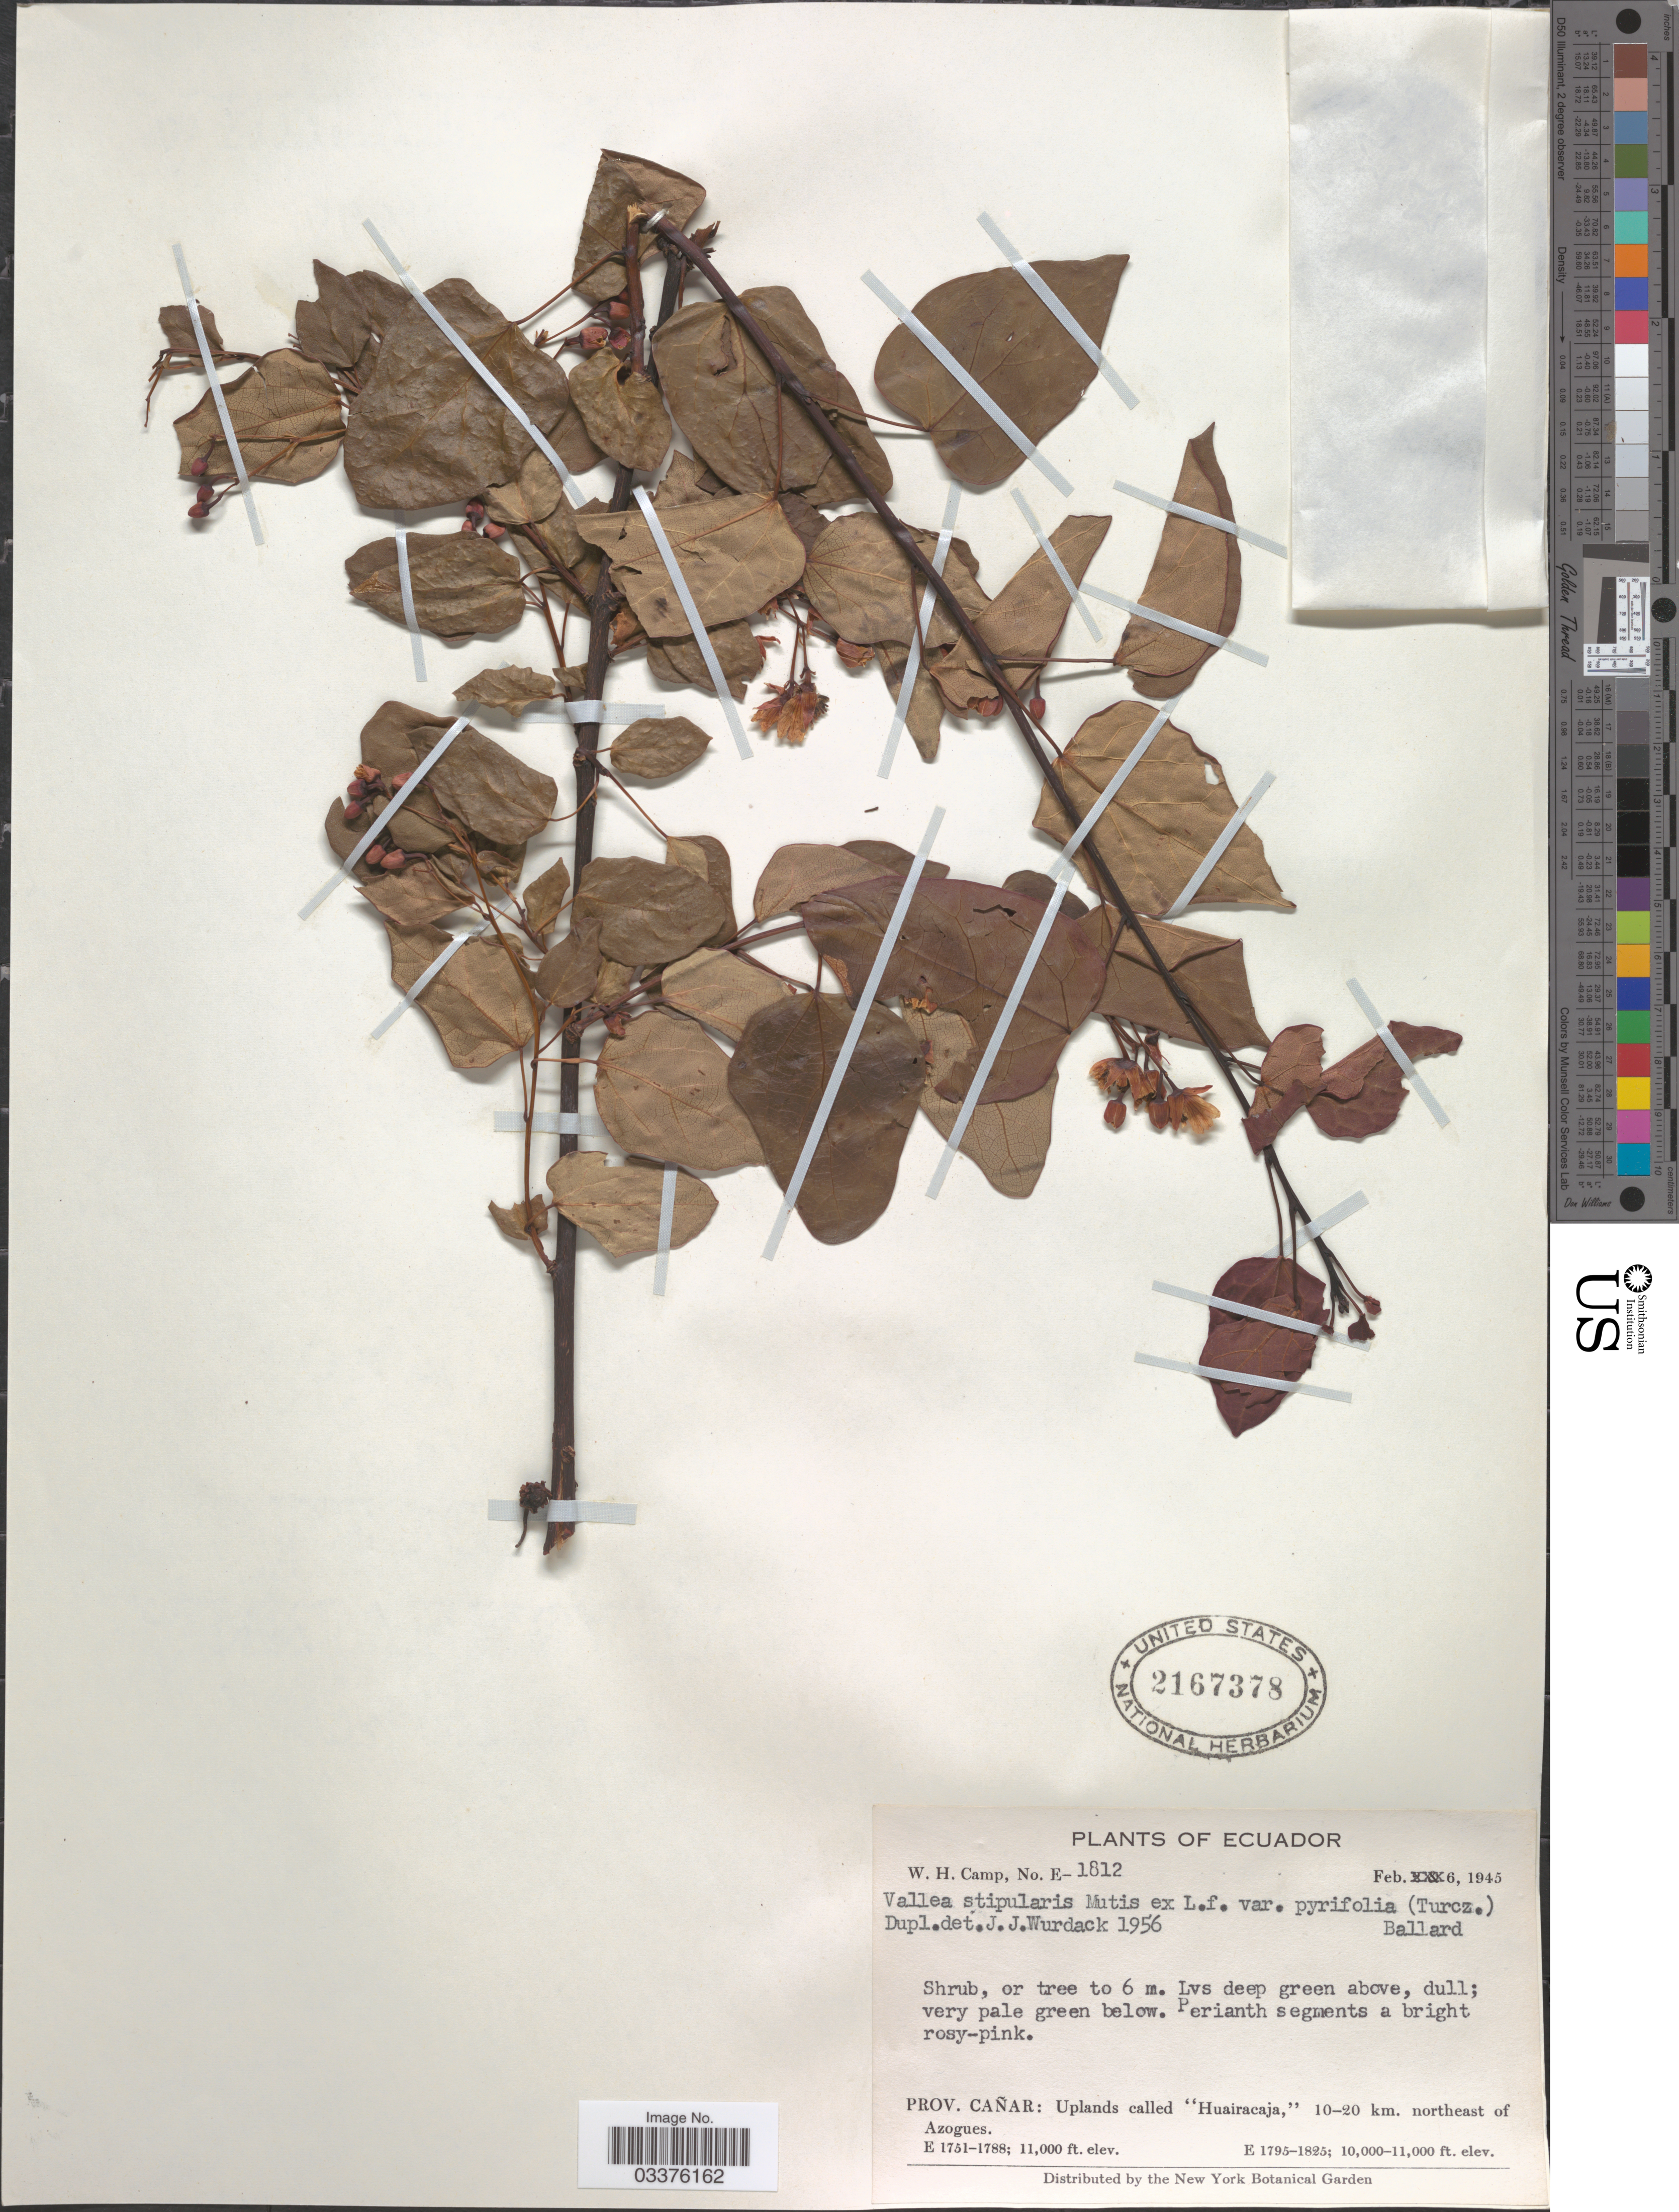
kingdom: Plantae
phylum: Tracheophyta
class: Magnoliopsida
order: Oxalidales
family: Elaeocarpaceae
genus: Vallea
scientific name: Vallea pubescens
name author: Kunth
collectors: W. H. Camp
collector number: E-1812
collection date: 1945-02-06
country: Ecuador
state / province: Cañar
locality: Uplands called "Huairacaja," 10-20 km. northeast of Azogues.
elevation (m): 3048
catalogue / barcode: US 2167378